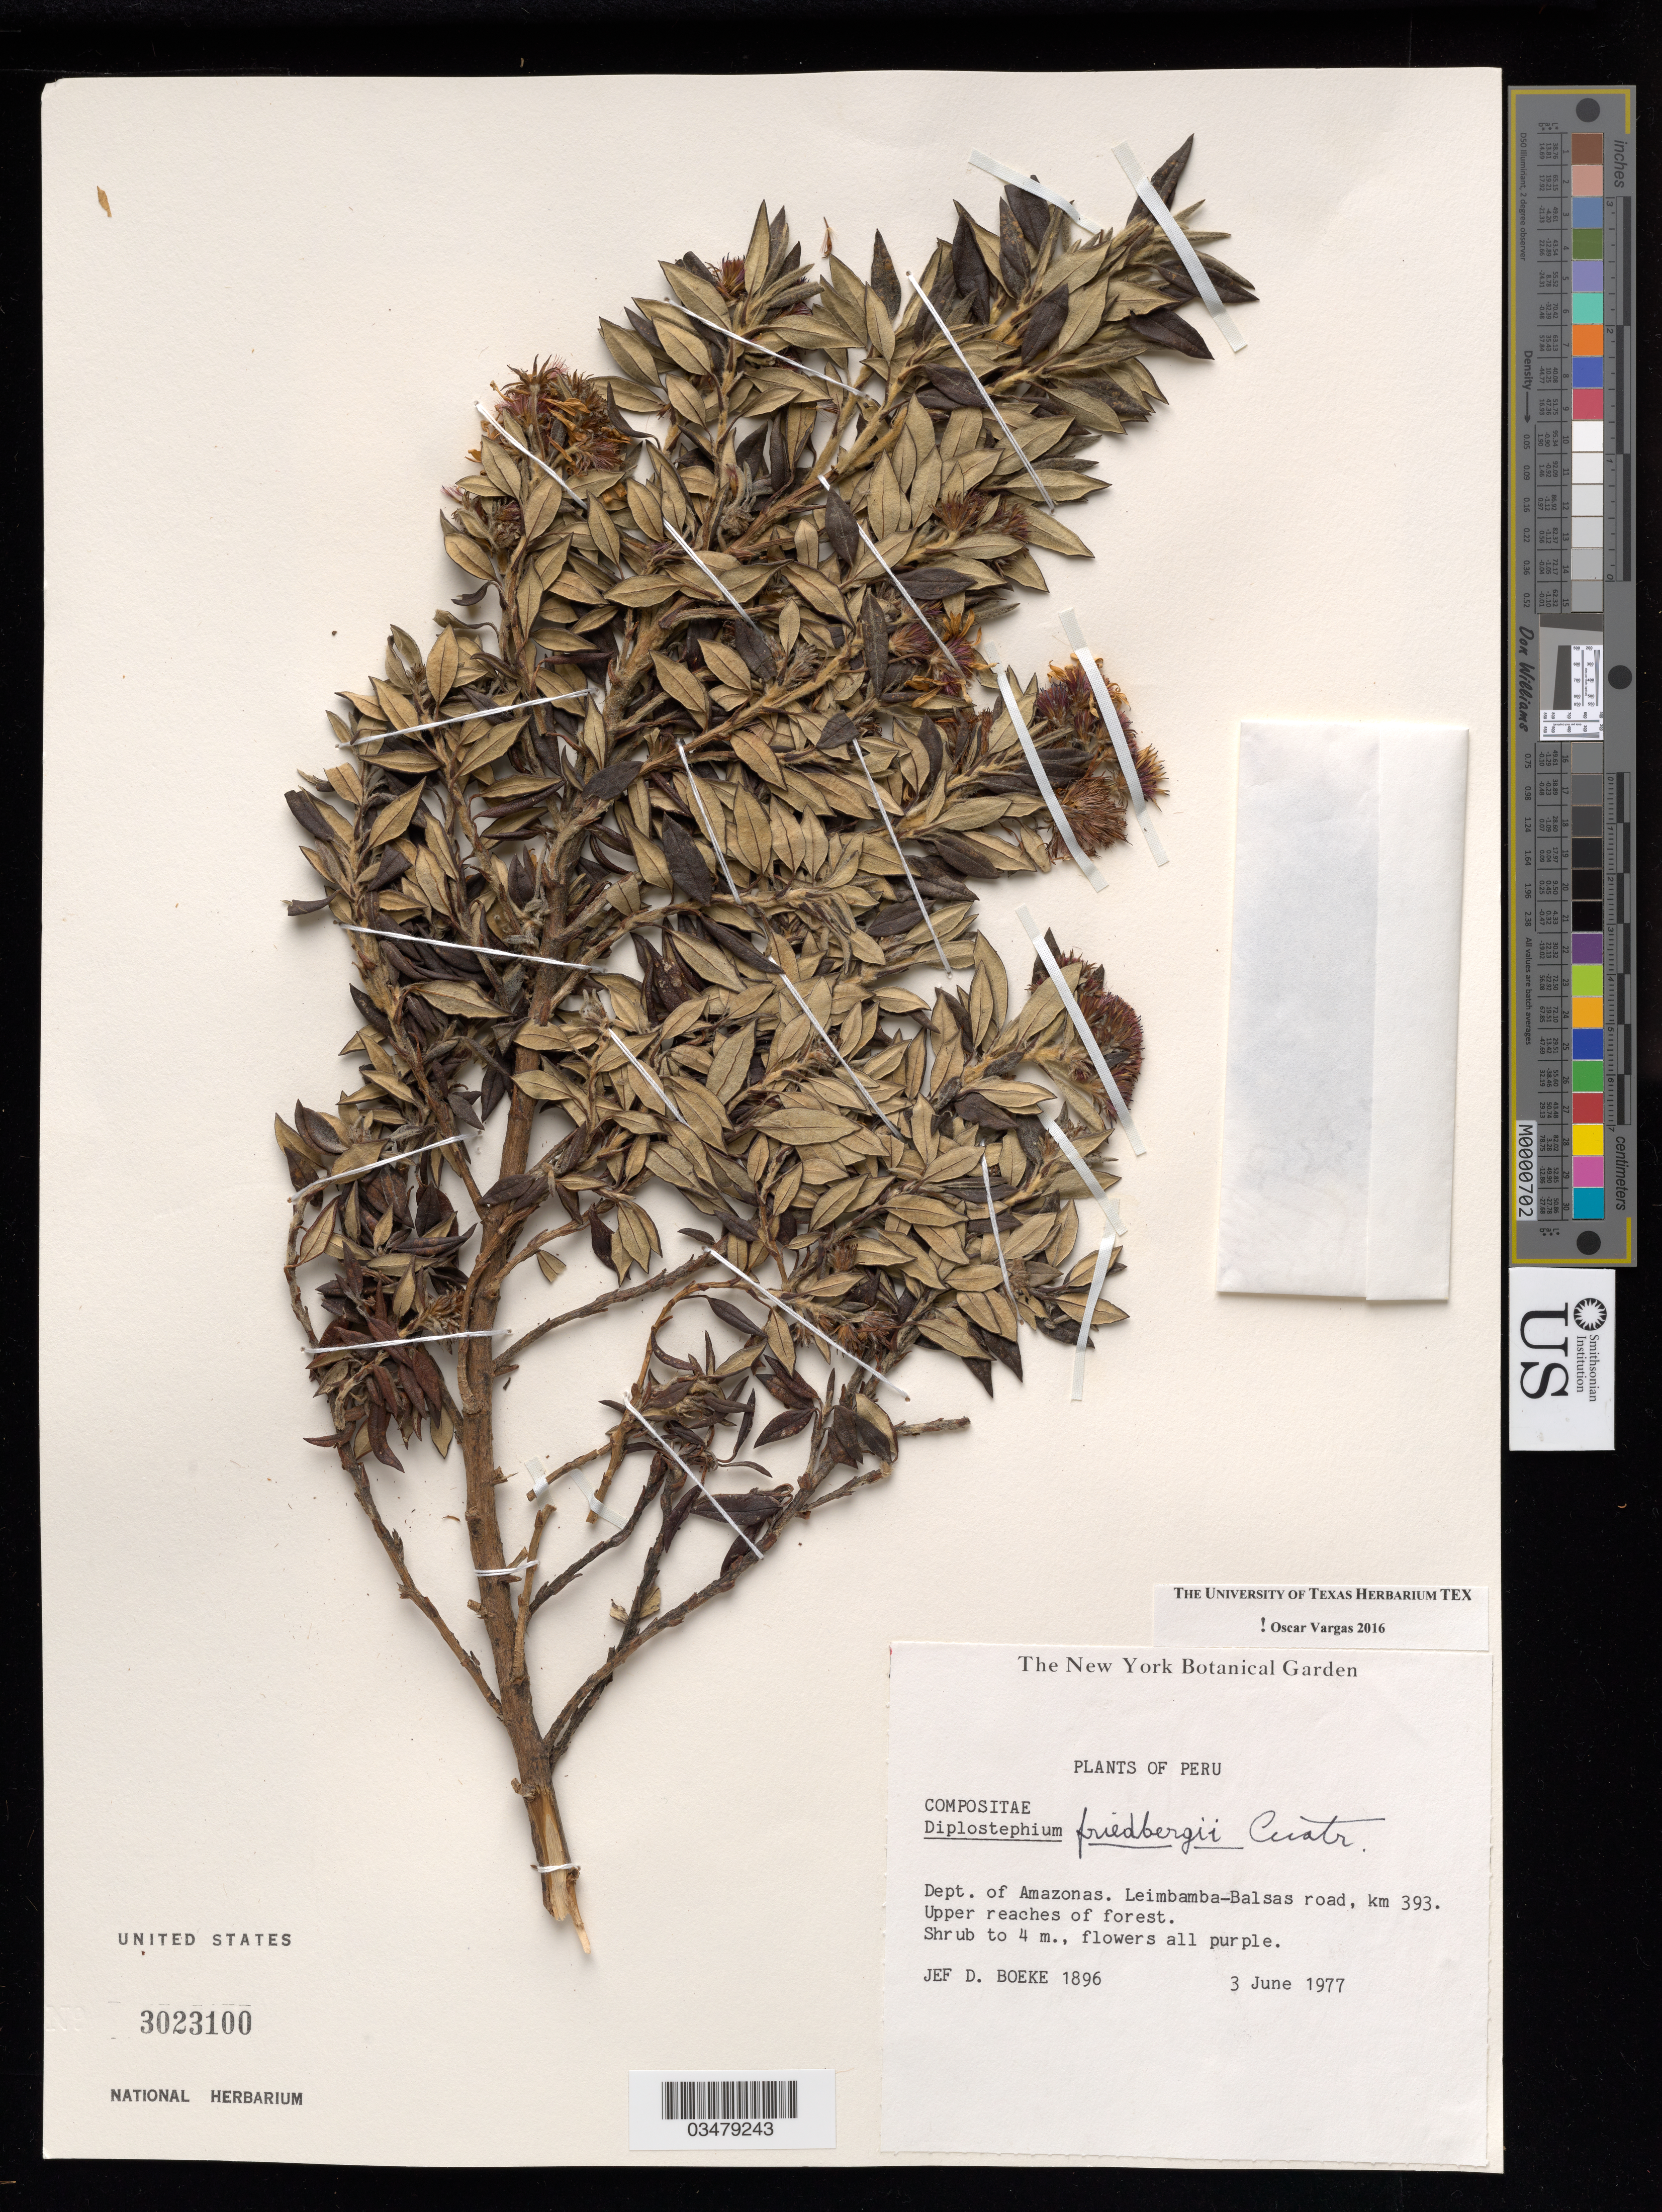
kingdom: Plantae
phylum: Tracheophyta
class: Magnoliopsida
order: Asterales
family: Asteraceae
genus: Diplostephium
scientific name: Diplostephium friedbergii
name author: Cuatrec.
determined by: Vargas, Oscar M.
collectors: J. D. Boeke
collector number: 1896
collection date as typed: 03 Jun 1977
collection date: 1977-06-03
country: Peru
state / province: Amazonas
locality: Leimebamba-Balsas Road, km 393.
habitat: Upper reaches of forest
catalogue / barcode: US 3023100